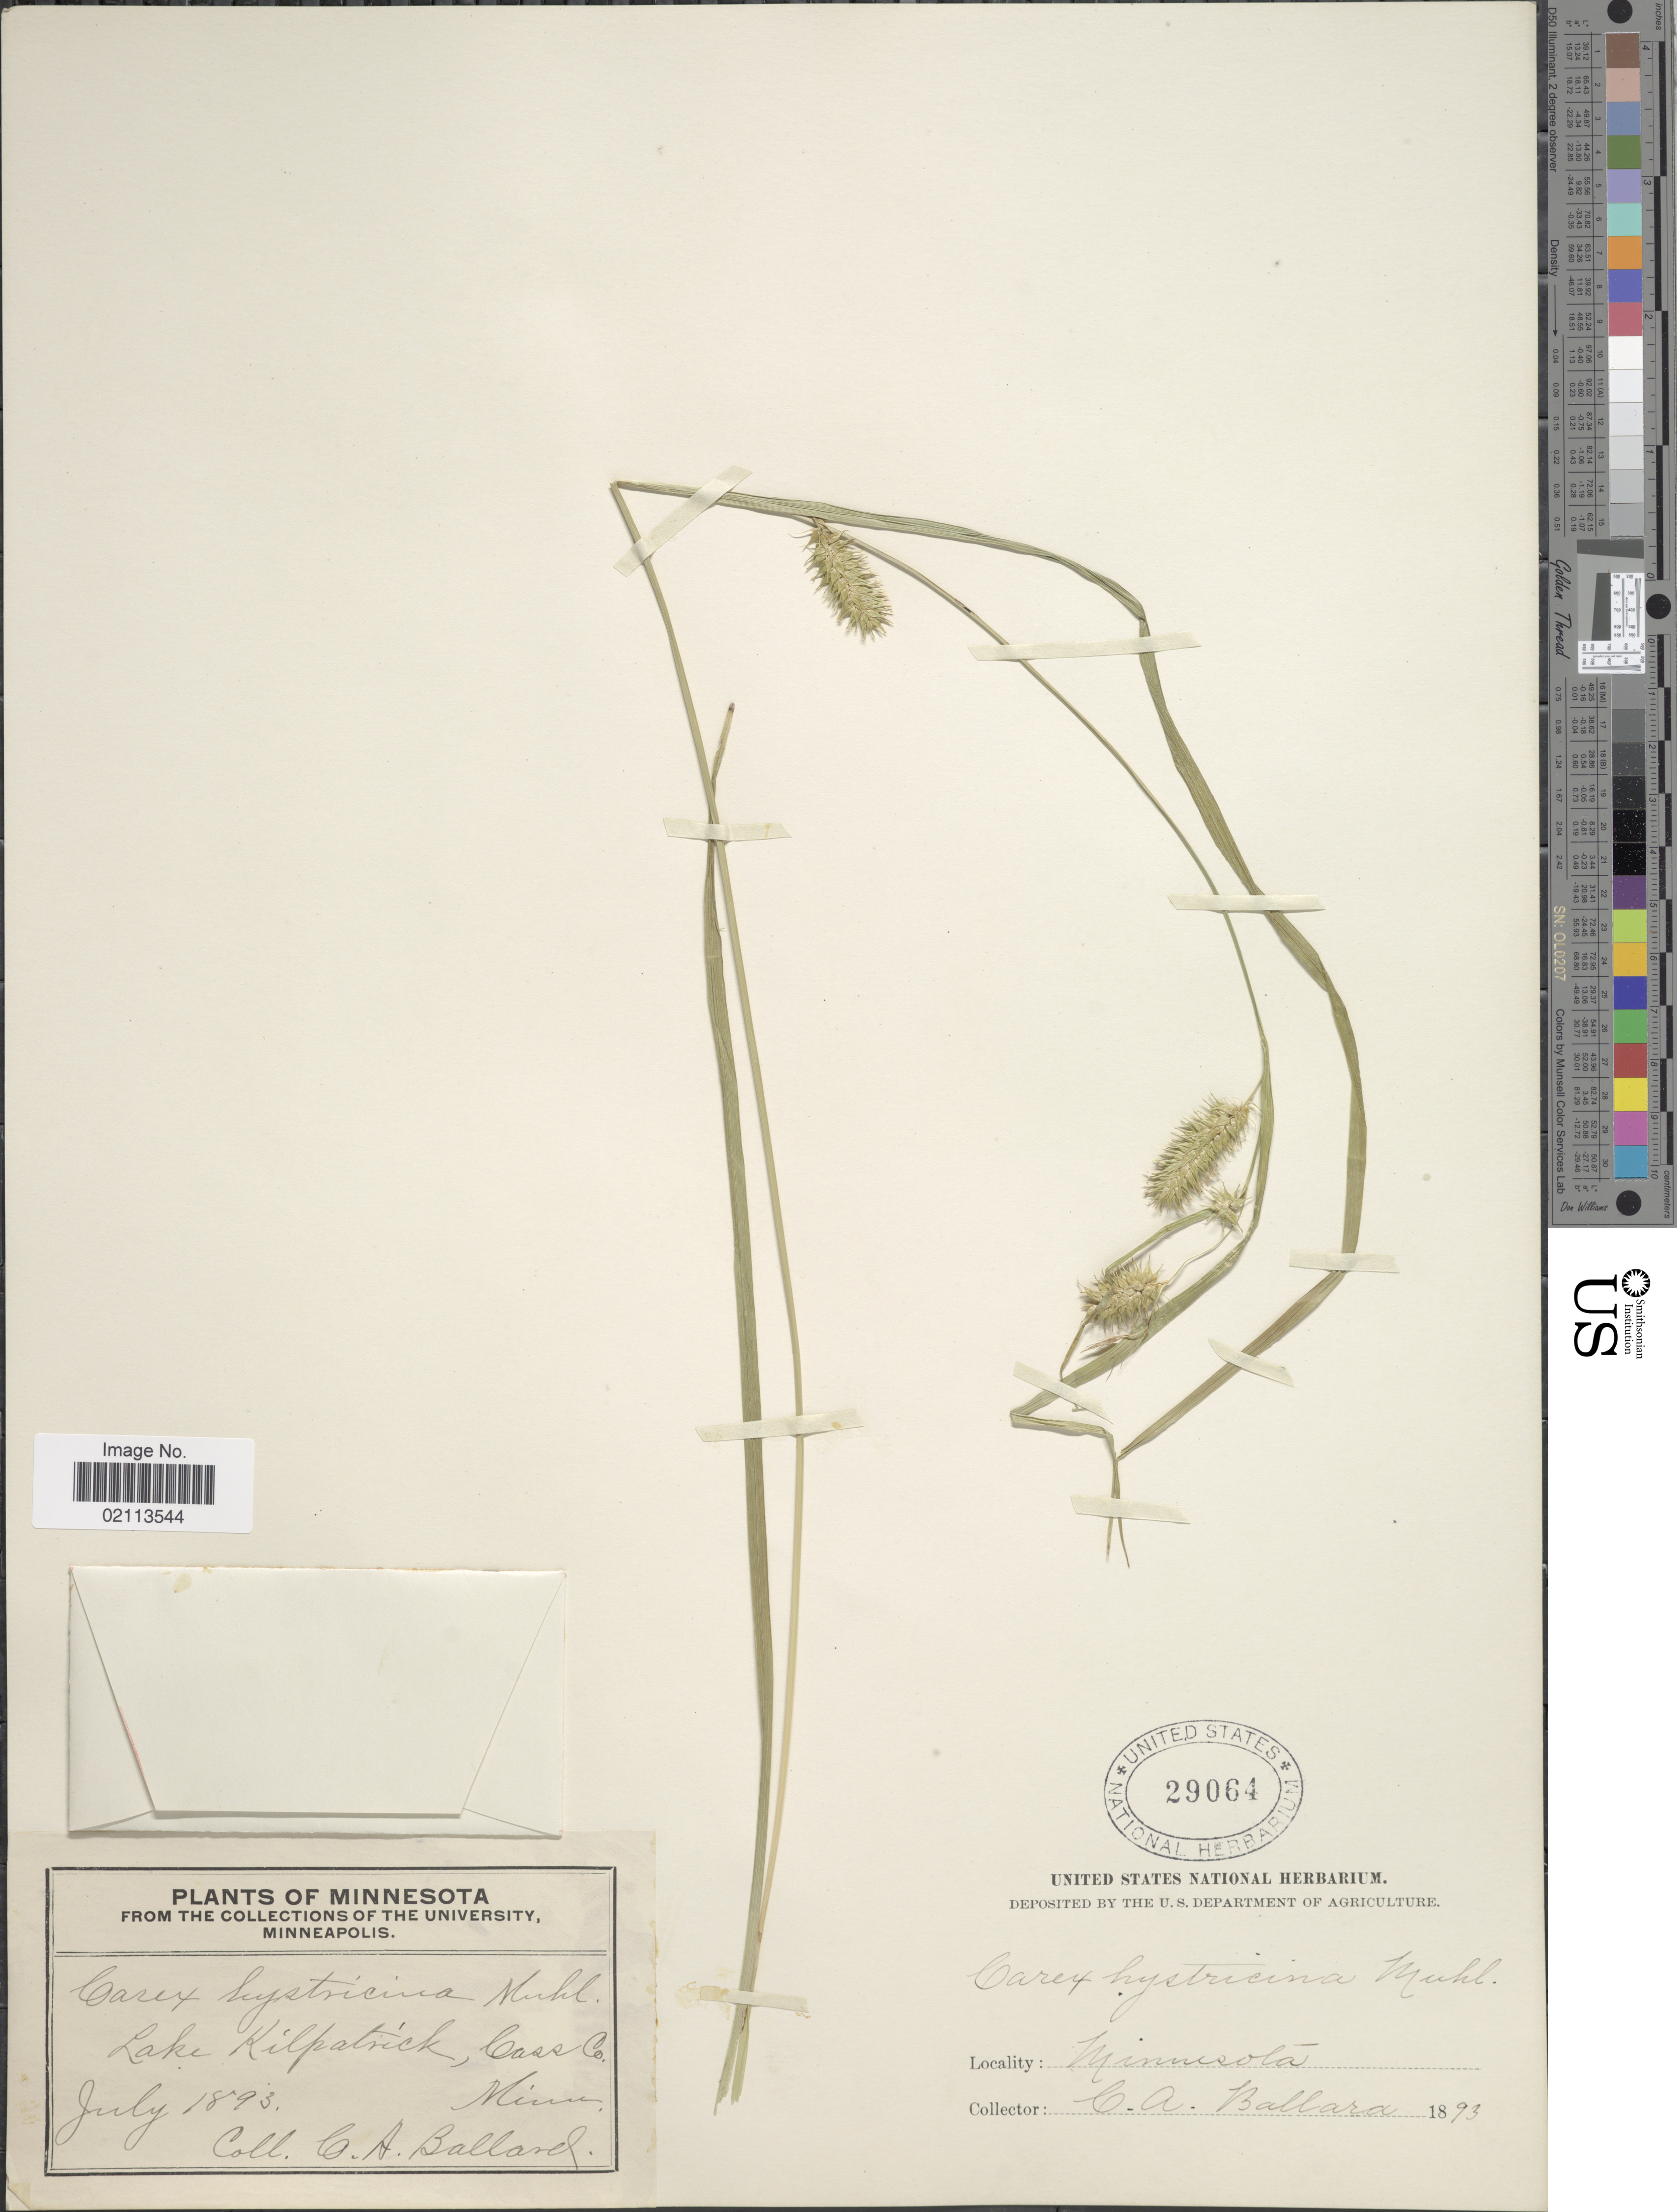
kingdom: Plantae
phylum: Tracheophyta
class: Liliopsida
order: Poales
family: Cyperaceae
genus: Carex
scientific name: Carex hystericina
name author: Muhl. ex Willd.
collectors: C. A. Ballard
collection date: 1893-07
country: United States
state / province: Minnesota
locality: Lake Kilpatrick, Cass Co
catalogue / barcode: US 29064